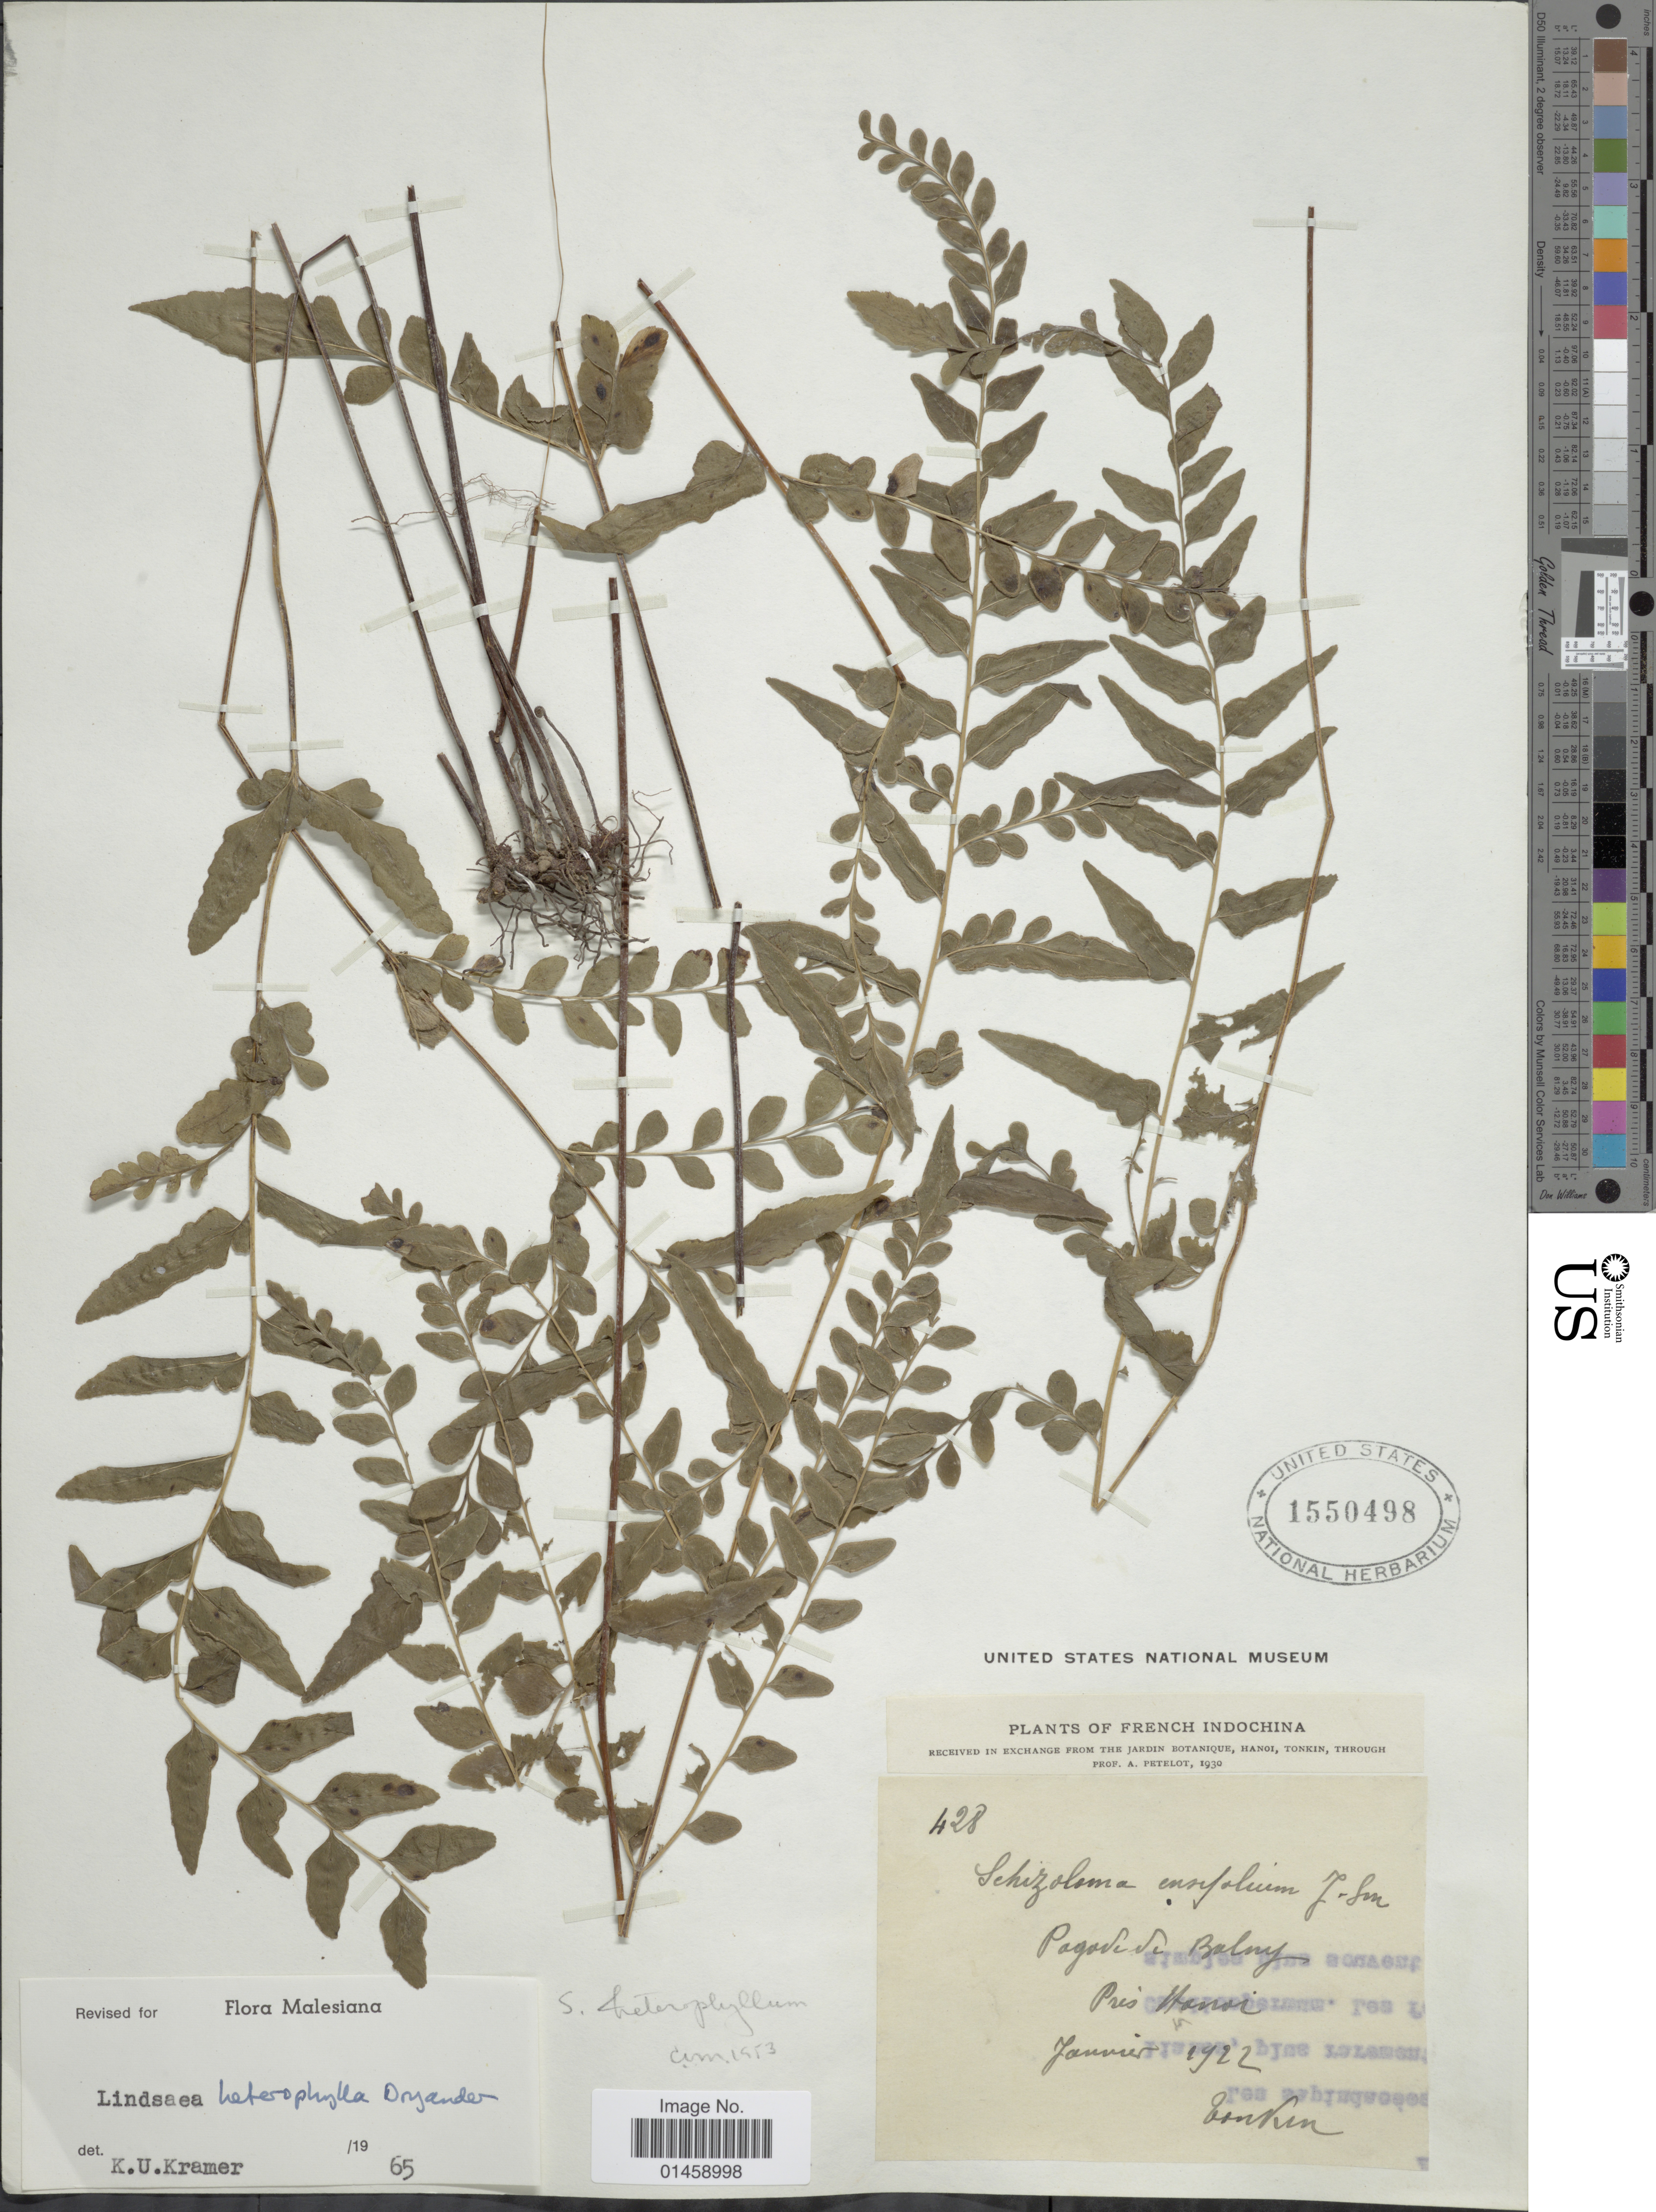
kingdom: Plantae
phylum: Tracheophyta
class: Polypodiopsida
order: Polypodiales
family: Lindsaeaceae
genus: Lindsaea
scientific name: Lindsaea heterophylla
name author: Dryand.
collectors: A. Petelot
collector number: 428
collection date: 1922-01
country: Vietnam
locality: Tonkin. Pris Hanoi. [interpreted]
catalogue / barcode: US 1550498